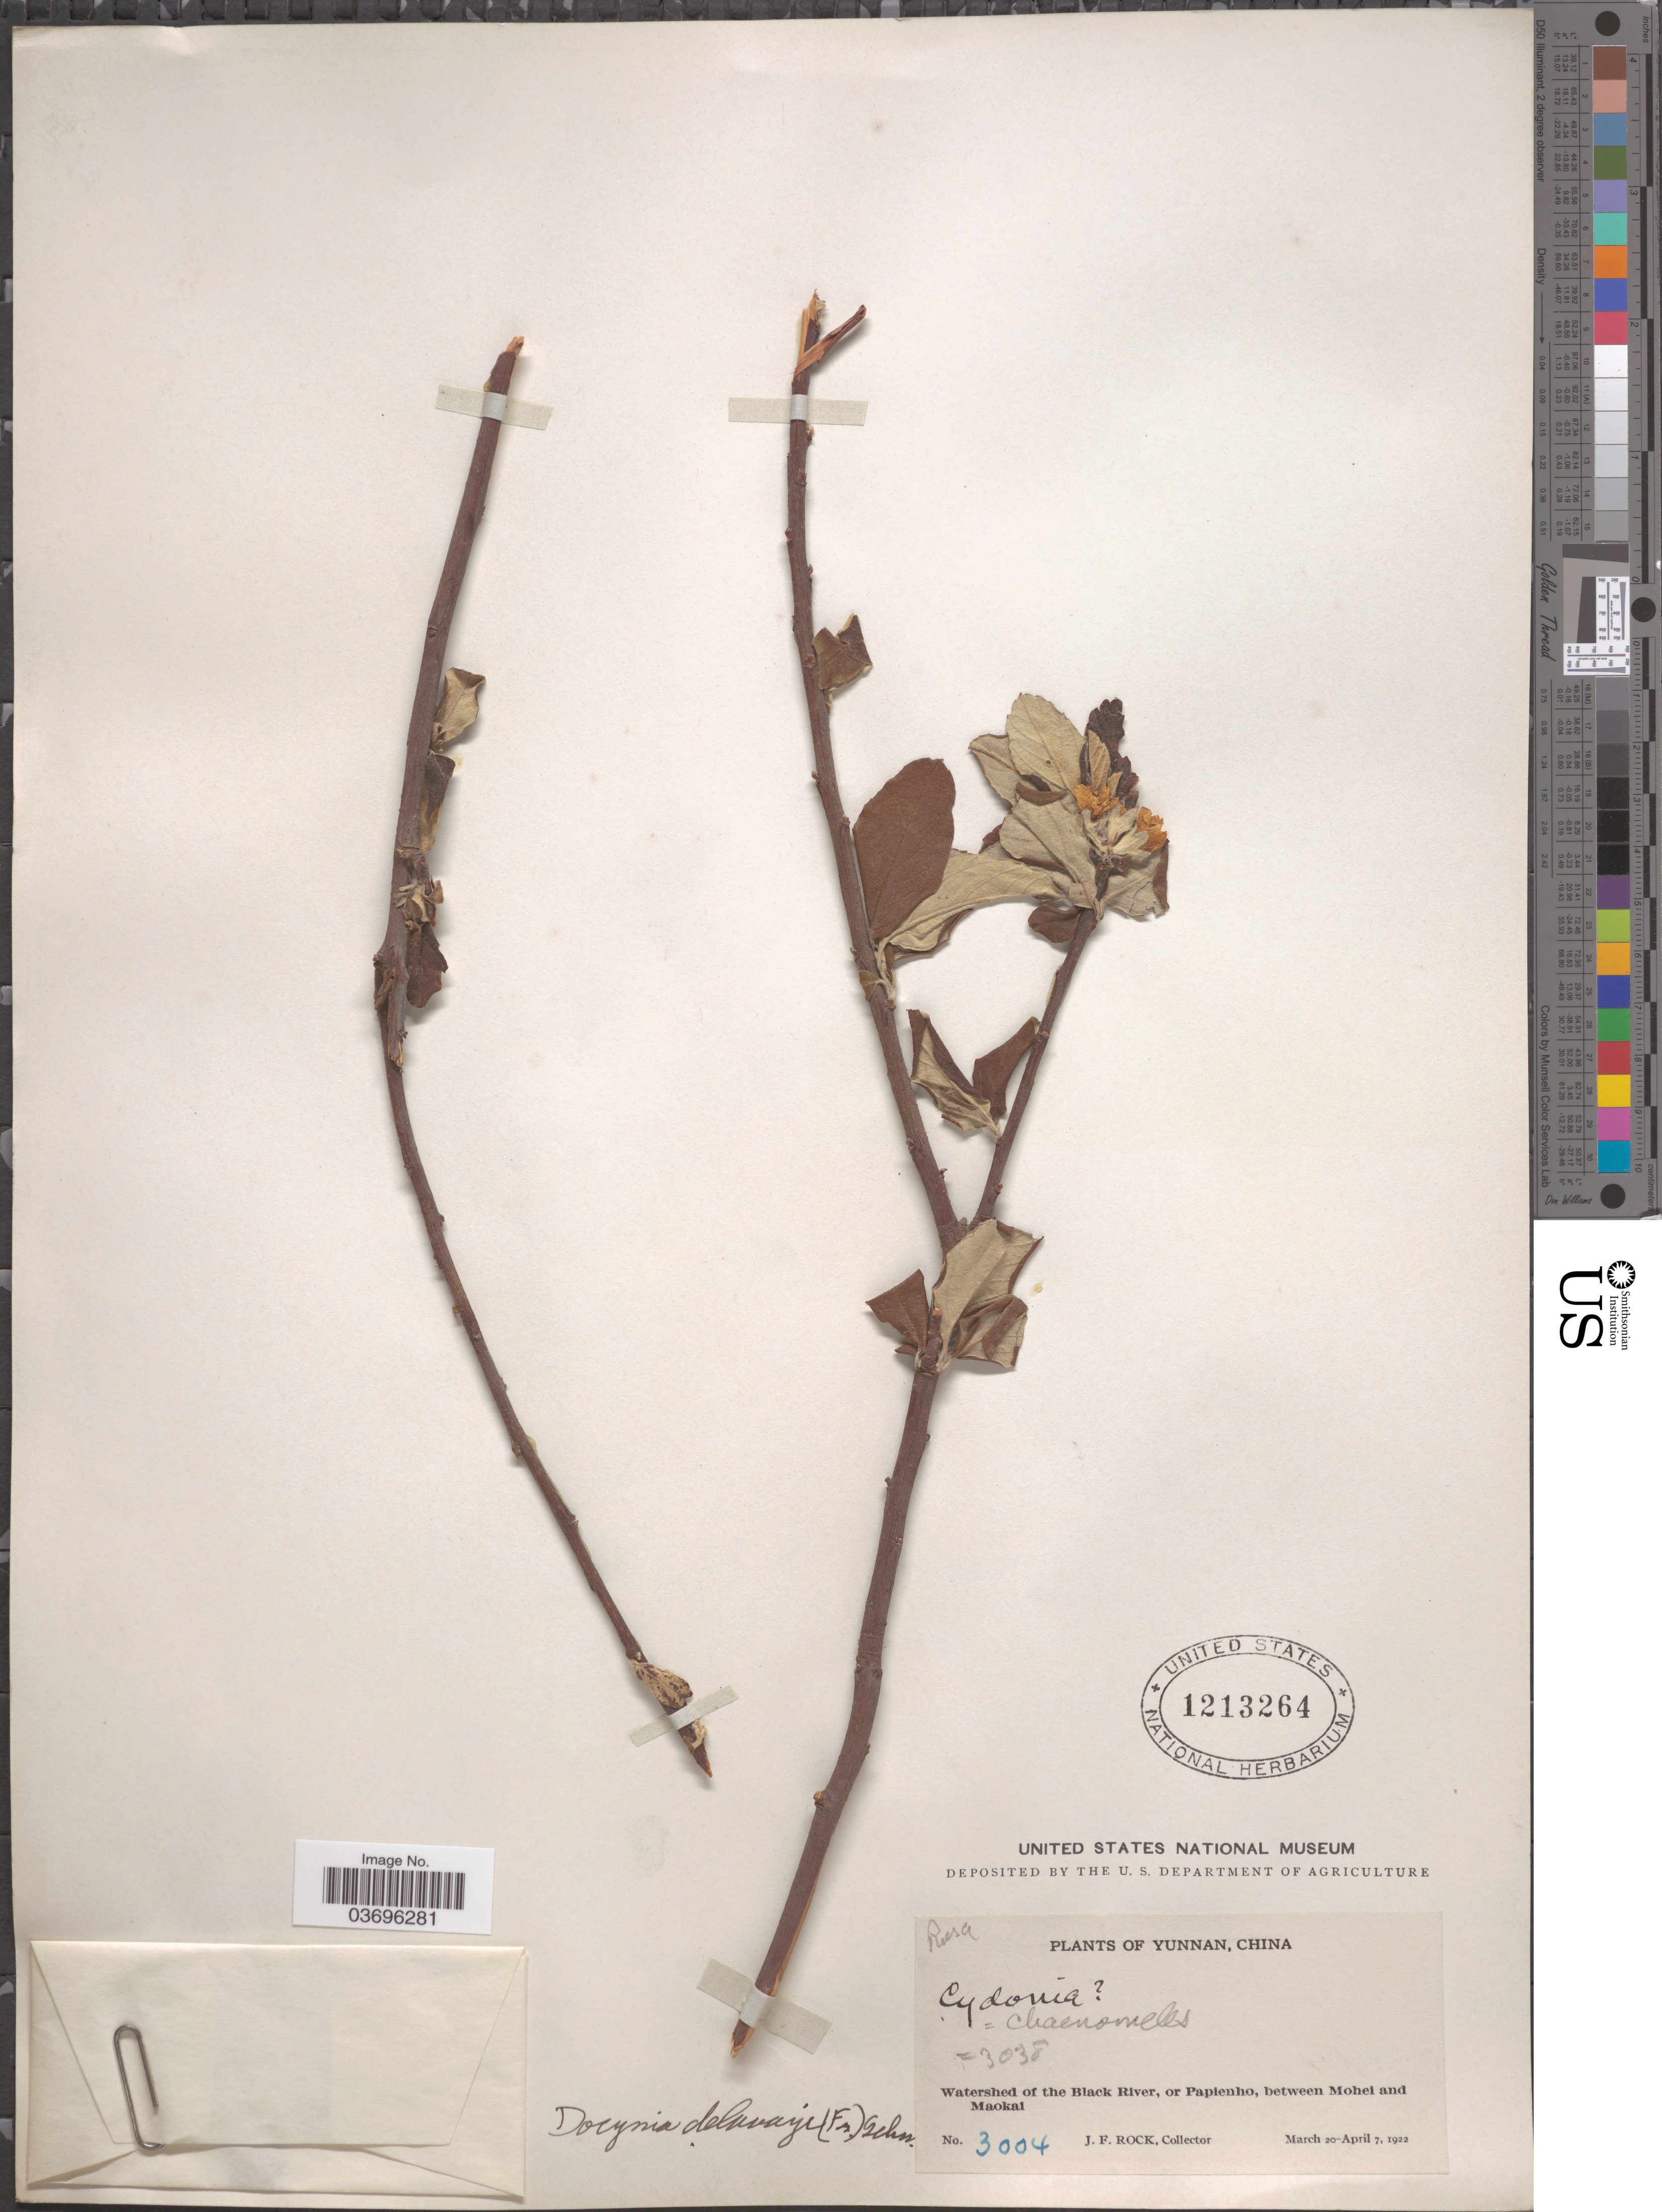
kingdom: Plantae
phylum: Tracheophyta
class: Magnoliopsida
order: Rosales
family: Rosaceae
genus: Docynia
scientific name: Docynia delavayi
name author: C.K. Schneid.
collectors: J. Rock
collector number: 3004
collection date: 1922-03-20/1922-04-07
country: China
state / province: Yunnan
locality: Watershed of the Black River, or Papienho, between Mohei and Maokai.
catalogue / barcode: US 1213264